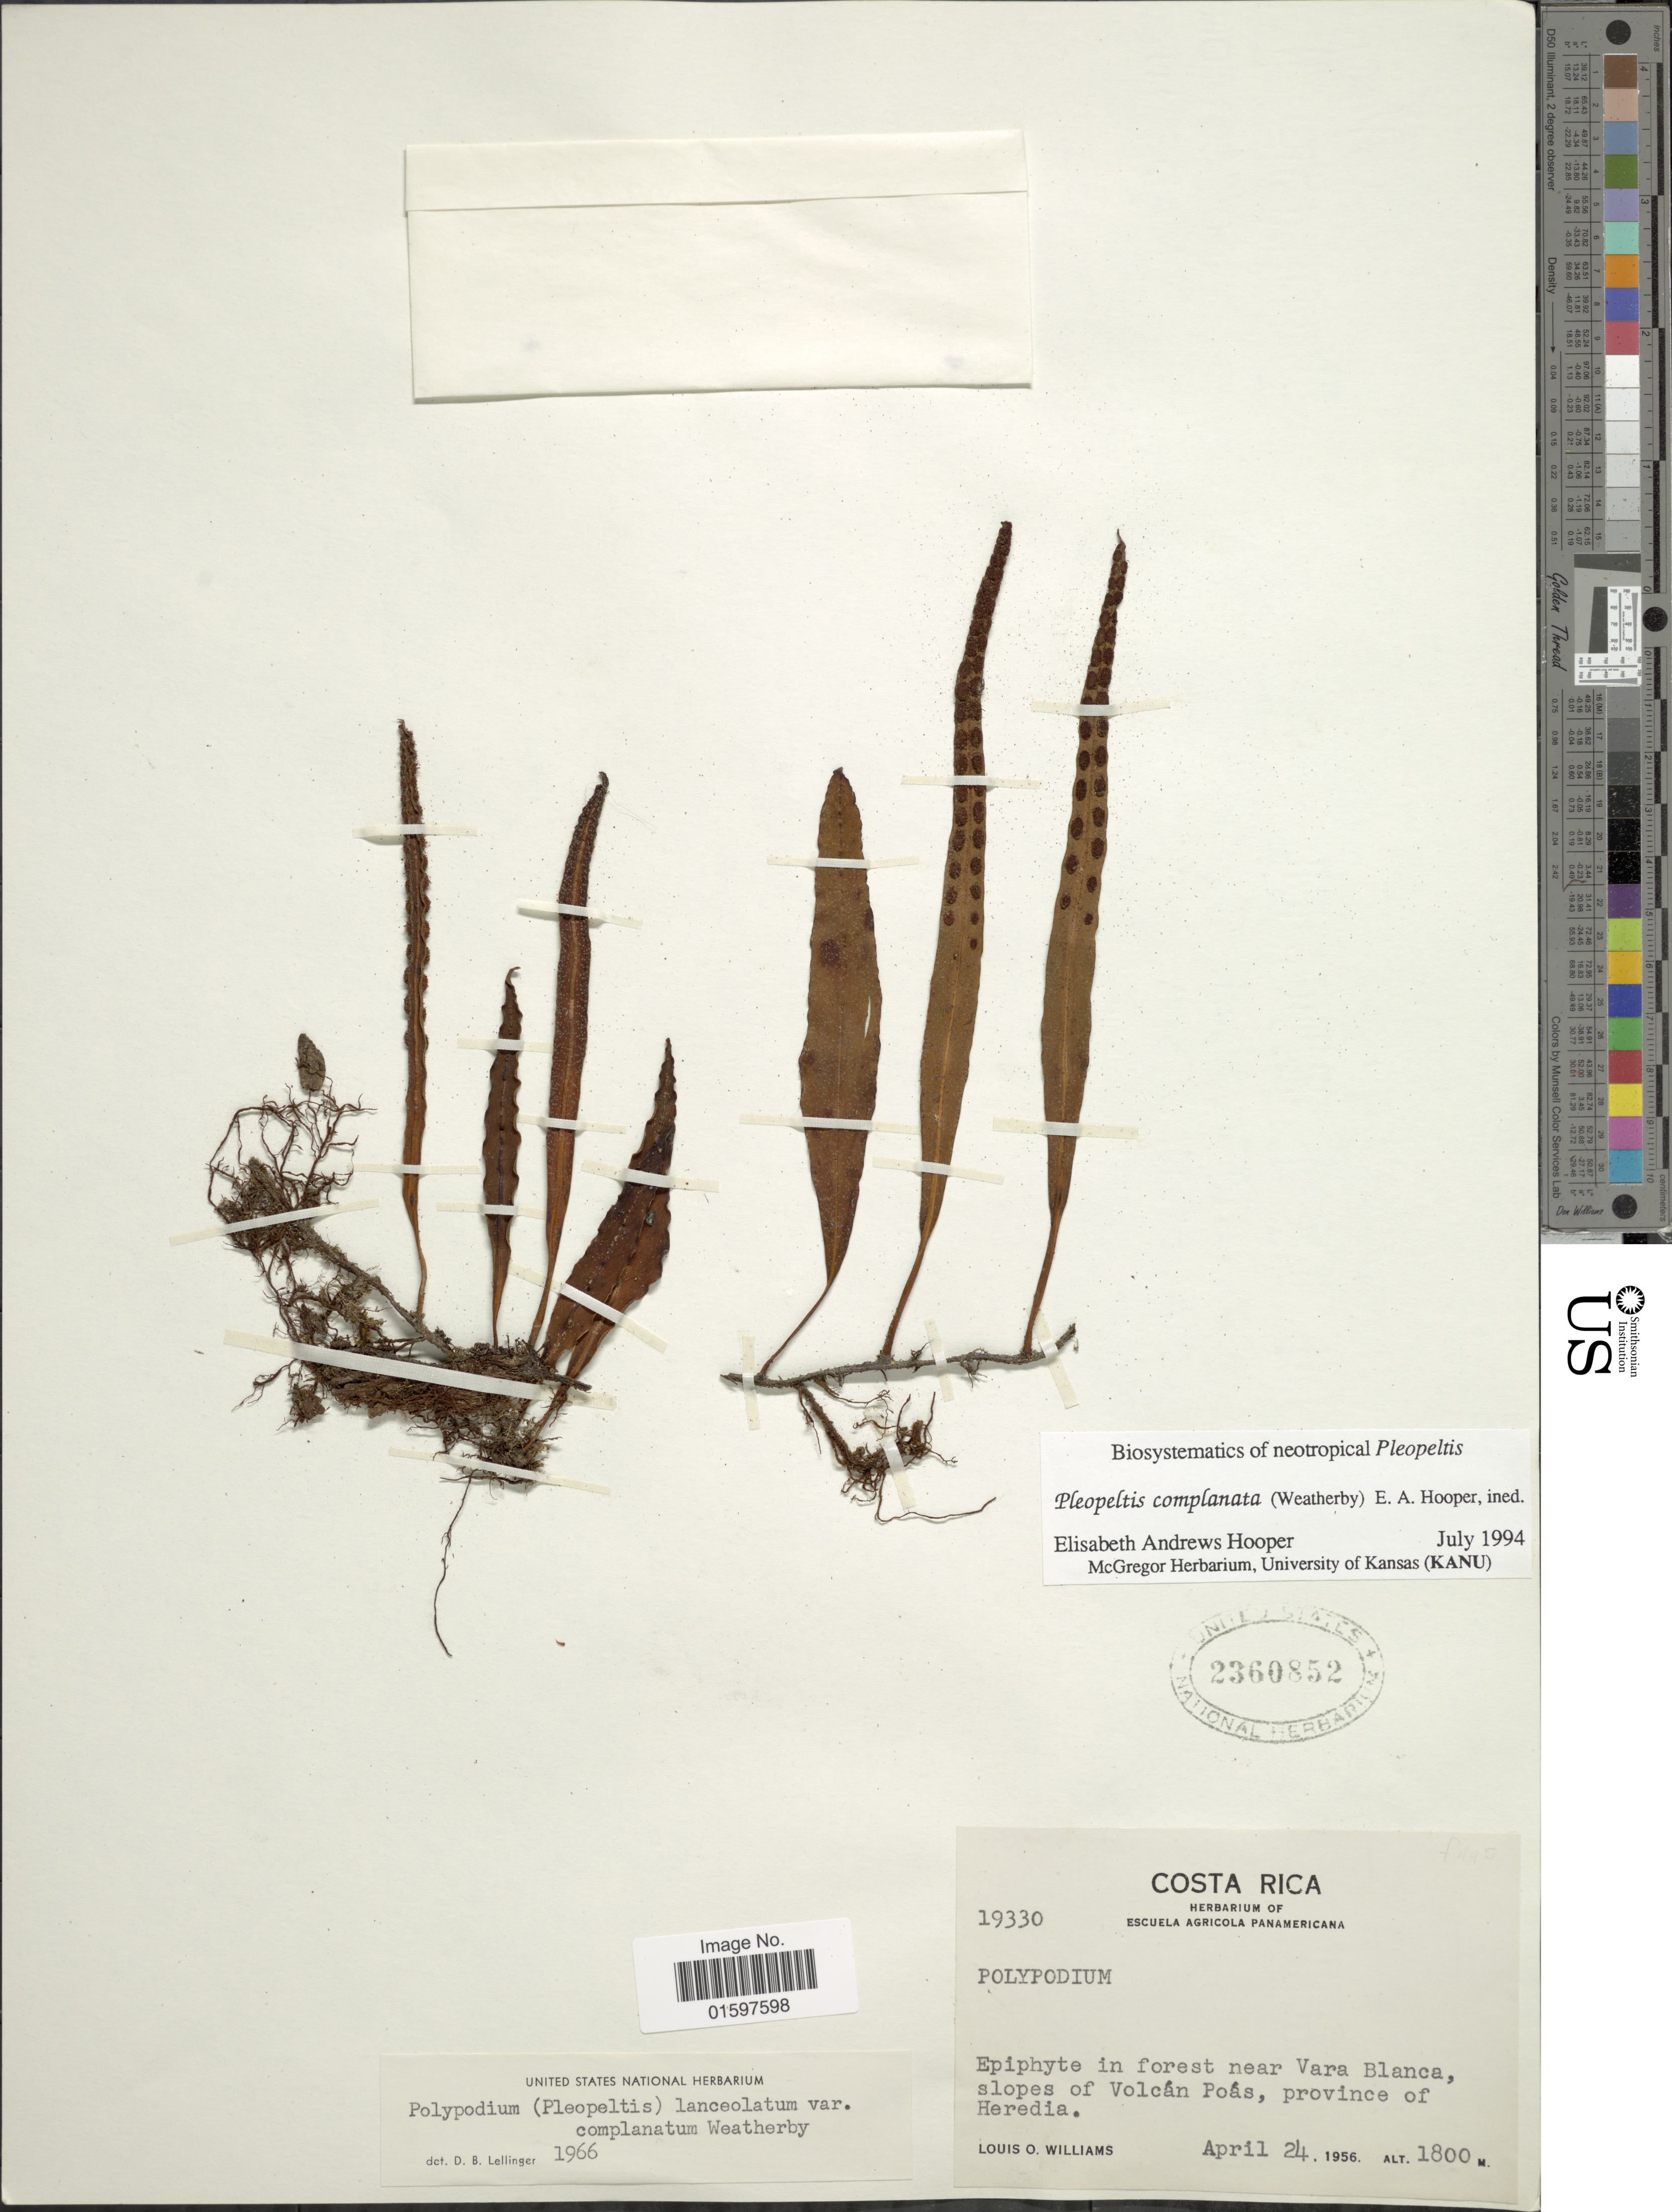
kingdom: Plantae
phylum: Tracheophyta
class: Polypodiopsida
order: Polypodiales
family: Polypodiaceae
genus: Pleopeltis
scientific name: Pleopeltis macrocarpa var. complanata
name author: (Weath.) Lellinger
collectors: L. O. Williams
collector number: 19330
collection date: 1956-04-24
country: Costa Rica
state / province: Heredia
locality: Epiphyte in forest near Vara Blanca, slopes of Volcán Poás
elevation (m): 1800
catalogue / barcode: US 2360852